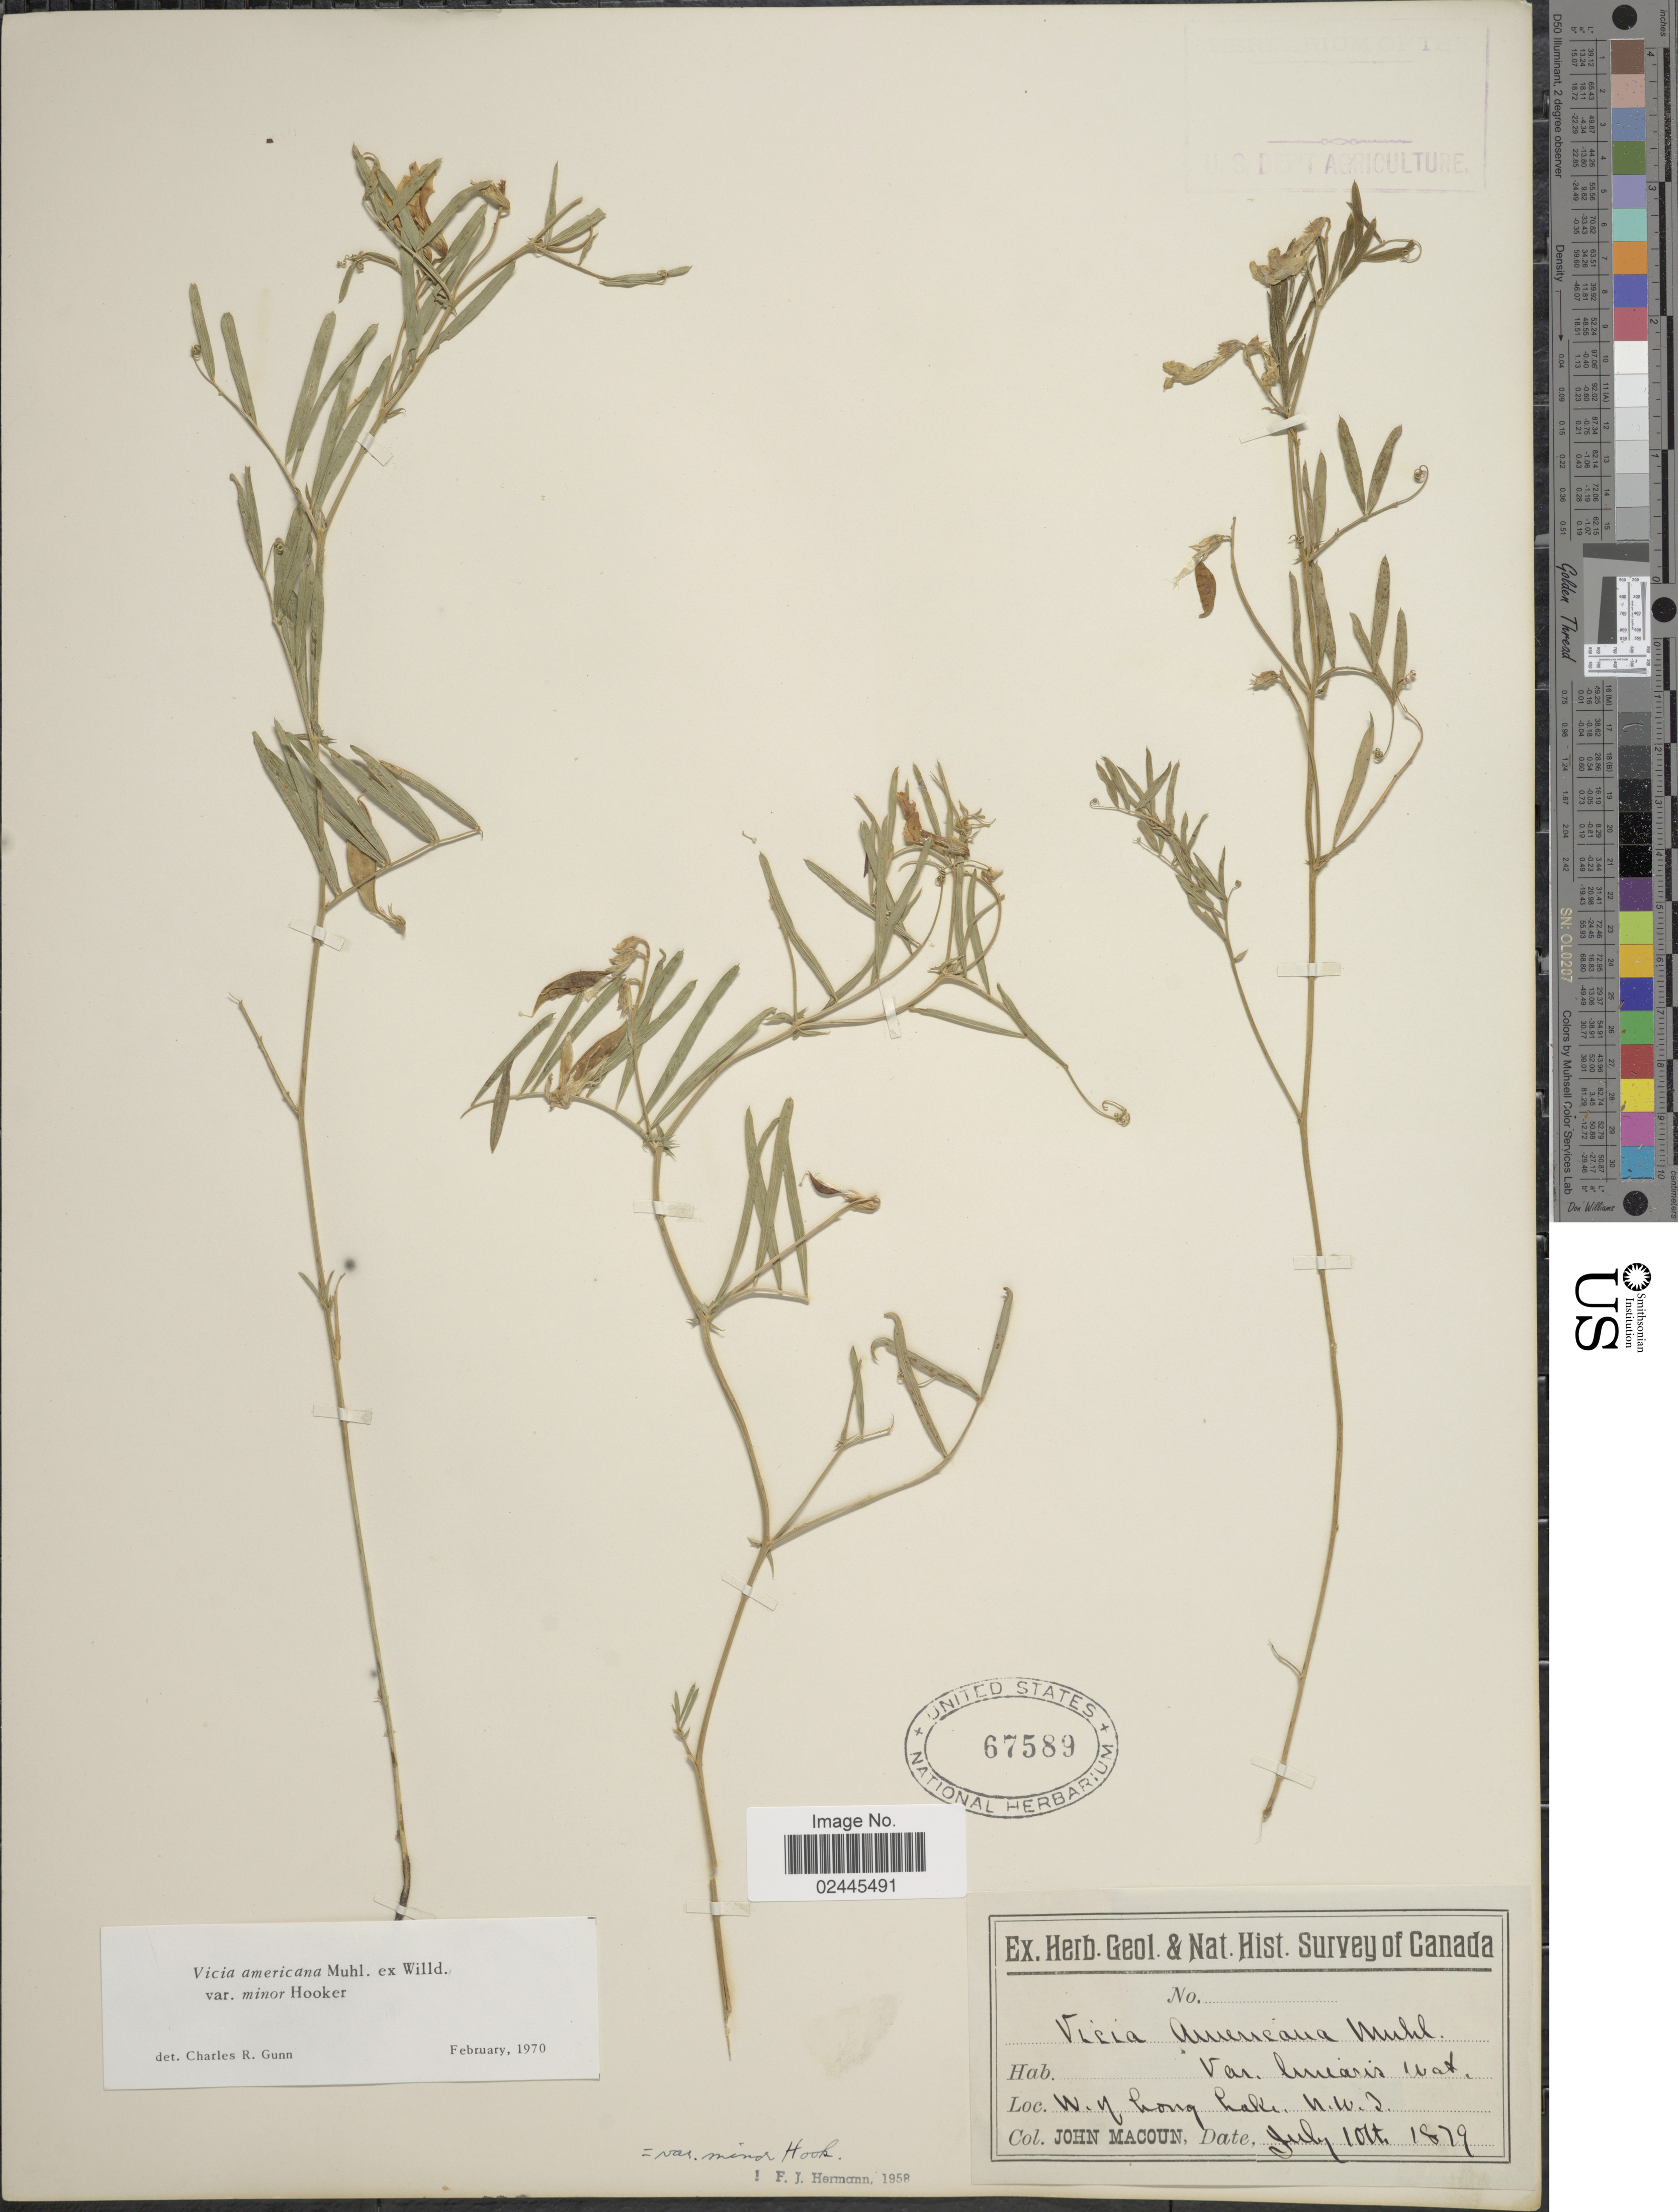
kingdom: Plantae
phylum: Tracheophyta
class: Magnoliopsida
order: Fabales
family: Fabaceae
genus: Vicia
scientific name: Vicia americana var. minor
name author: Hook.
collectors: J. Macoun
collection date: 1879-07-10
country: Canada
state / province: Northwest Territories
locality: W. of Long Lake.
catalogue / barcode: US 67589